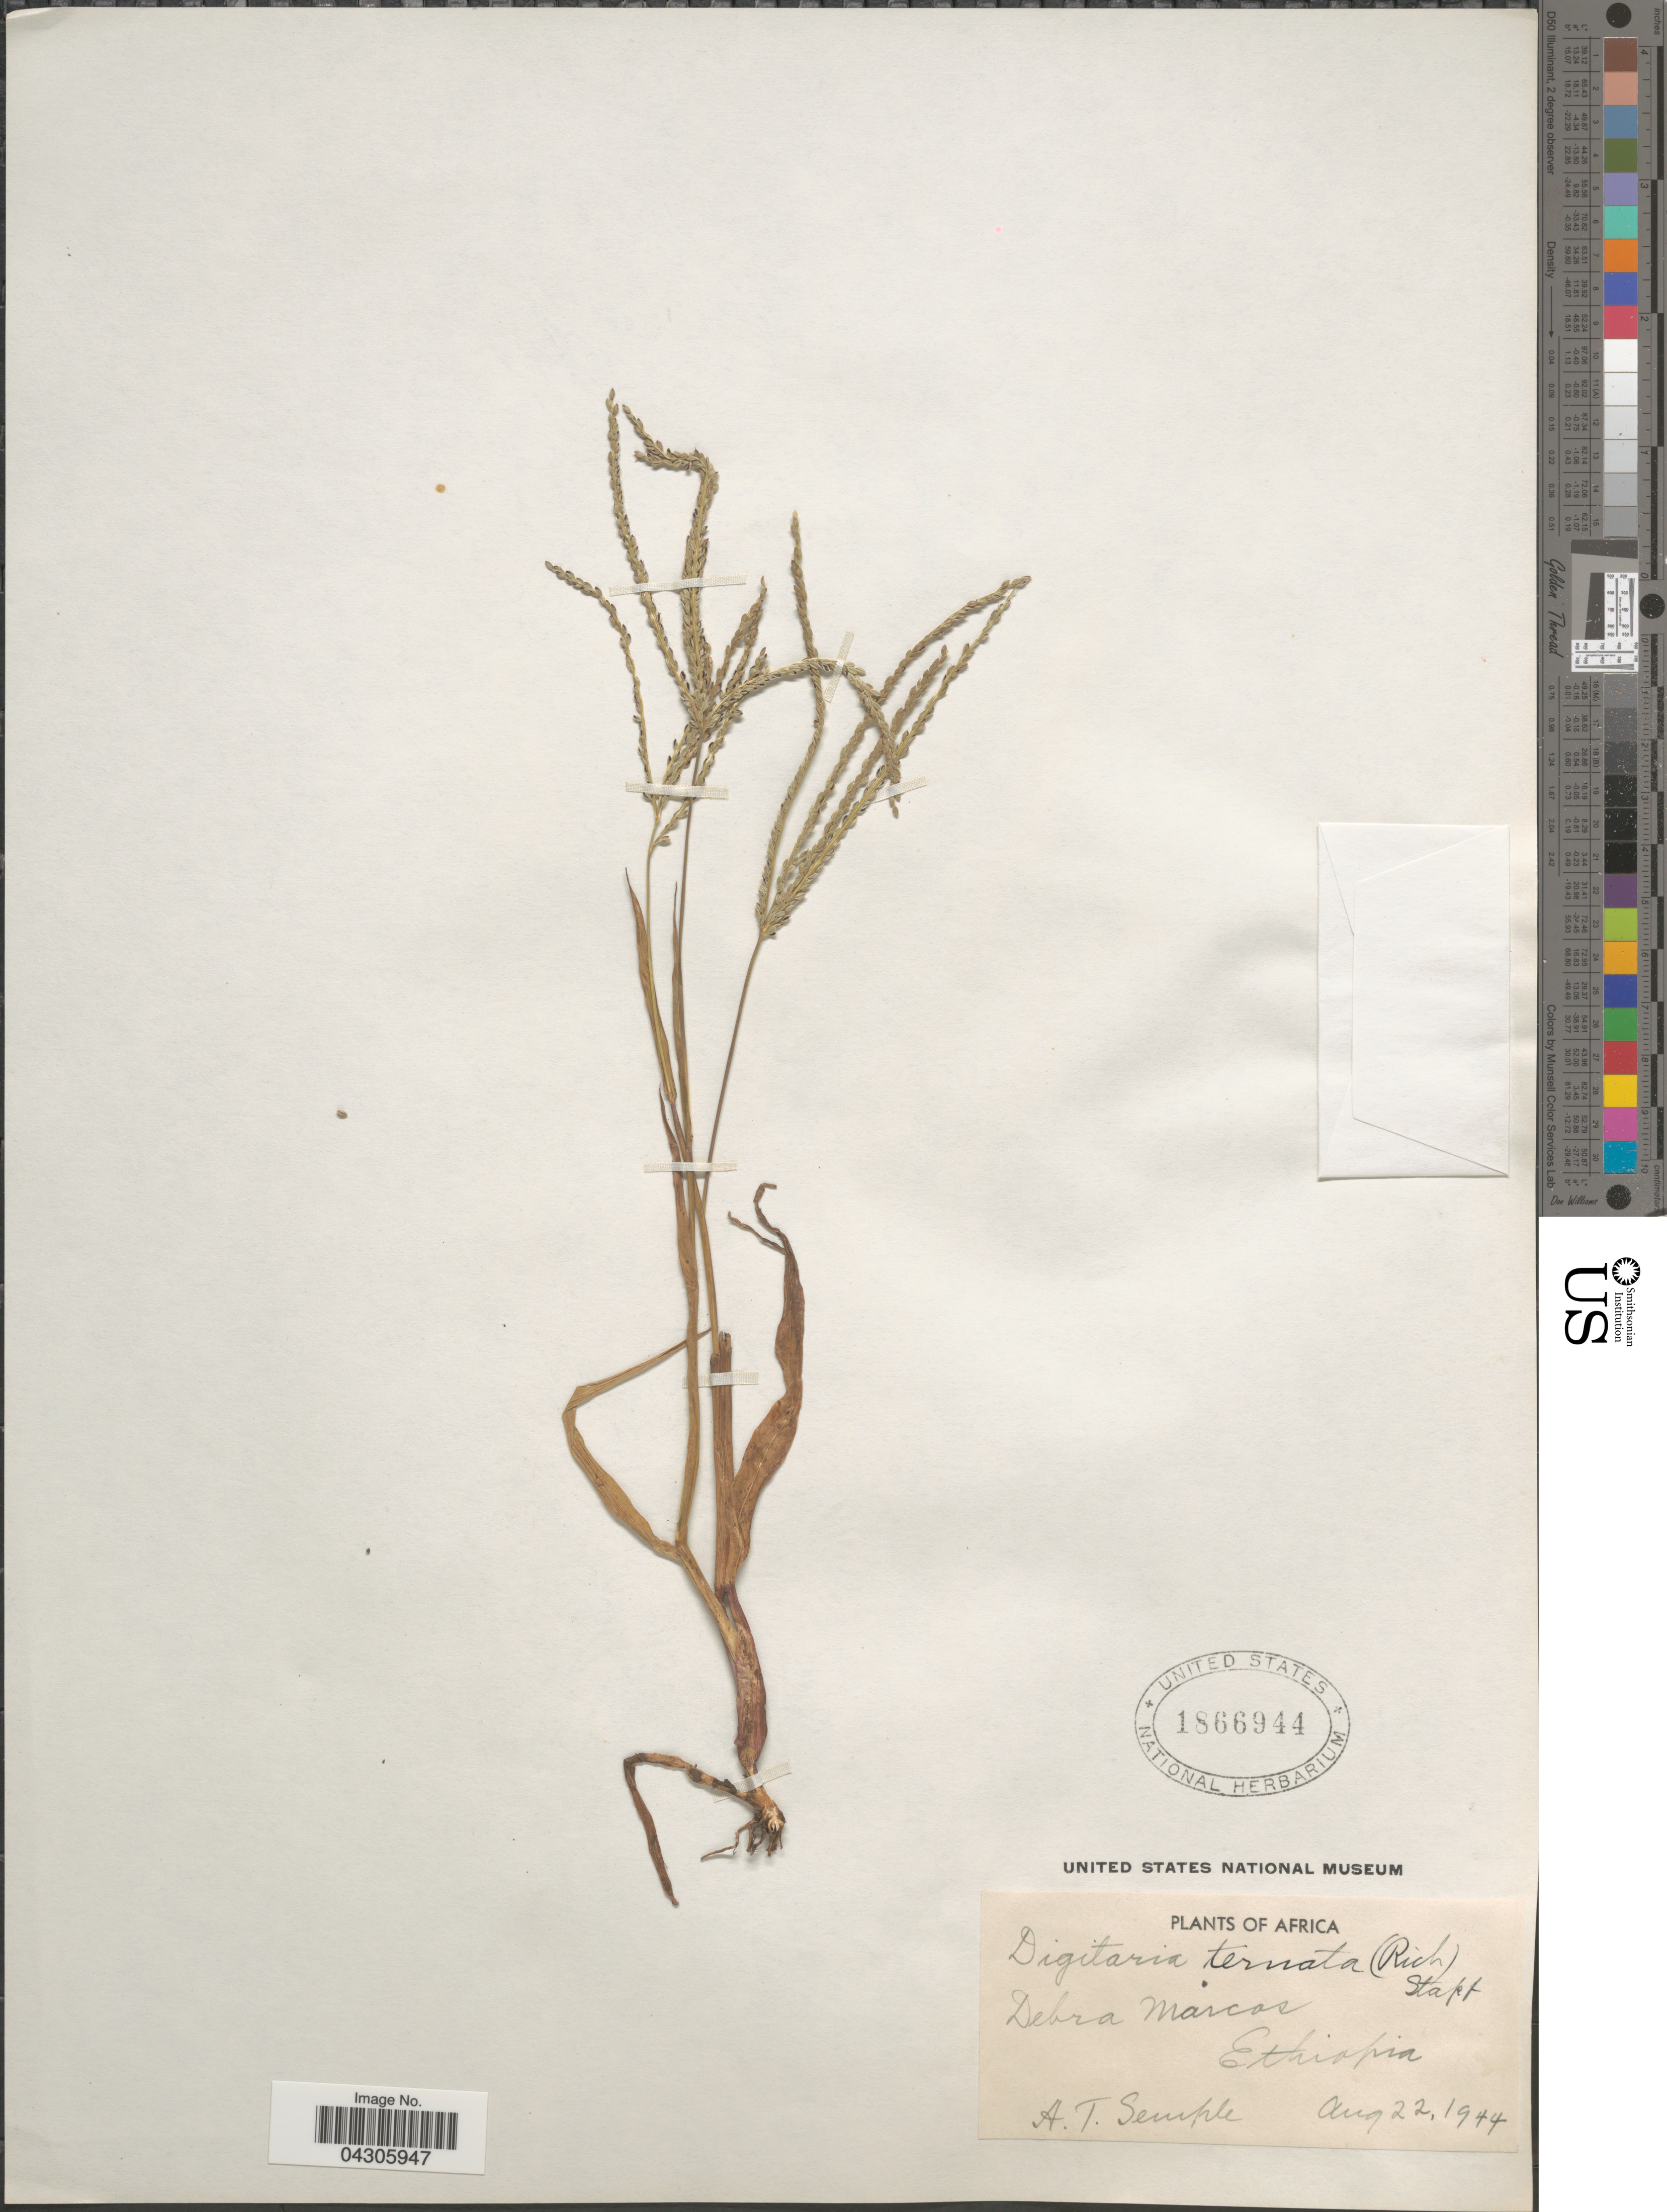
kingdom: Plantae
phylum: Tracheophyta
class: Liliopsida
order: Poales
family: Poaceae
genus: Digitaria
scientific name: Digitaria ternata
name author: (Hochr. ex A. Rich.) Stapf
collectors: A. Semple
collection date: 1944-08-22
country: Ethiopia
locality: Debra Marcos.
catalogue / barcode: US 1866944